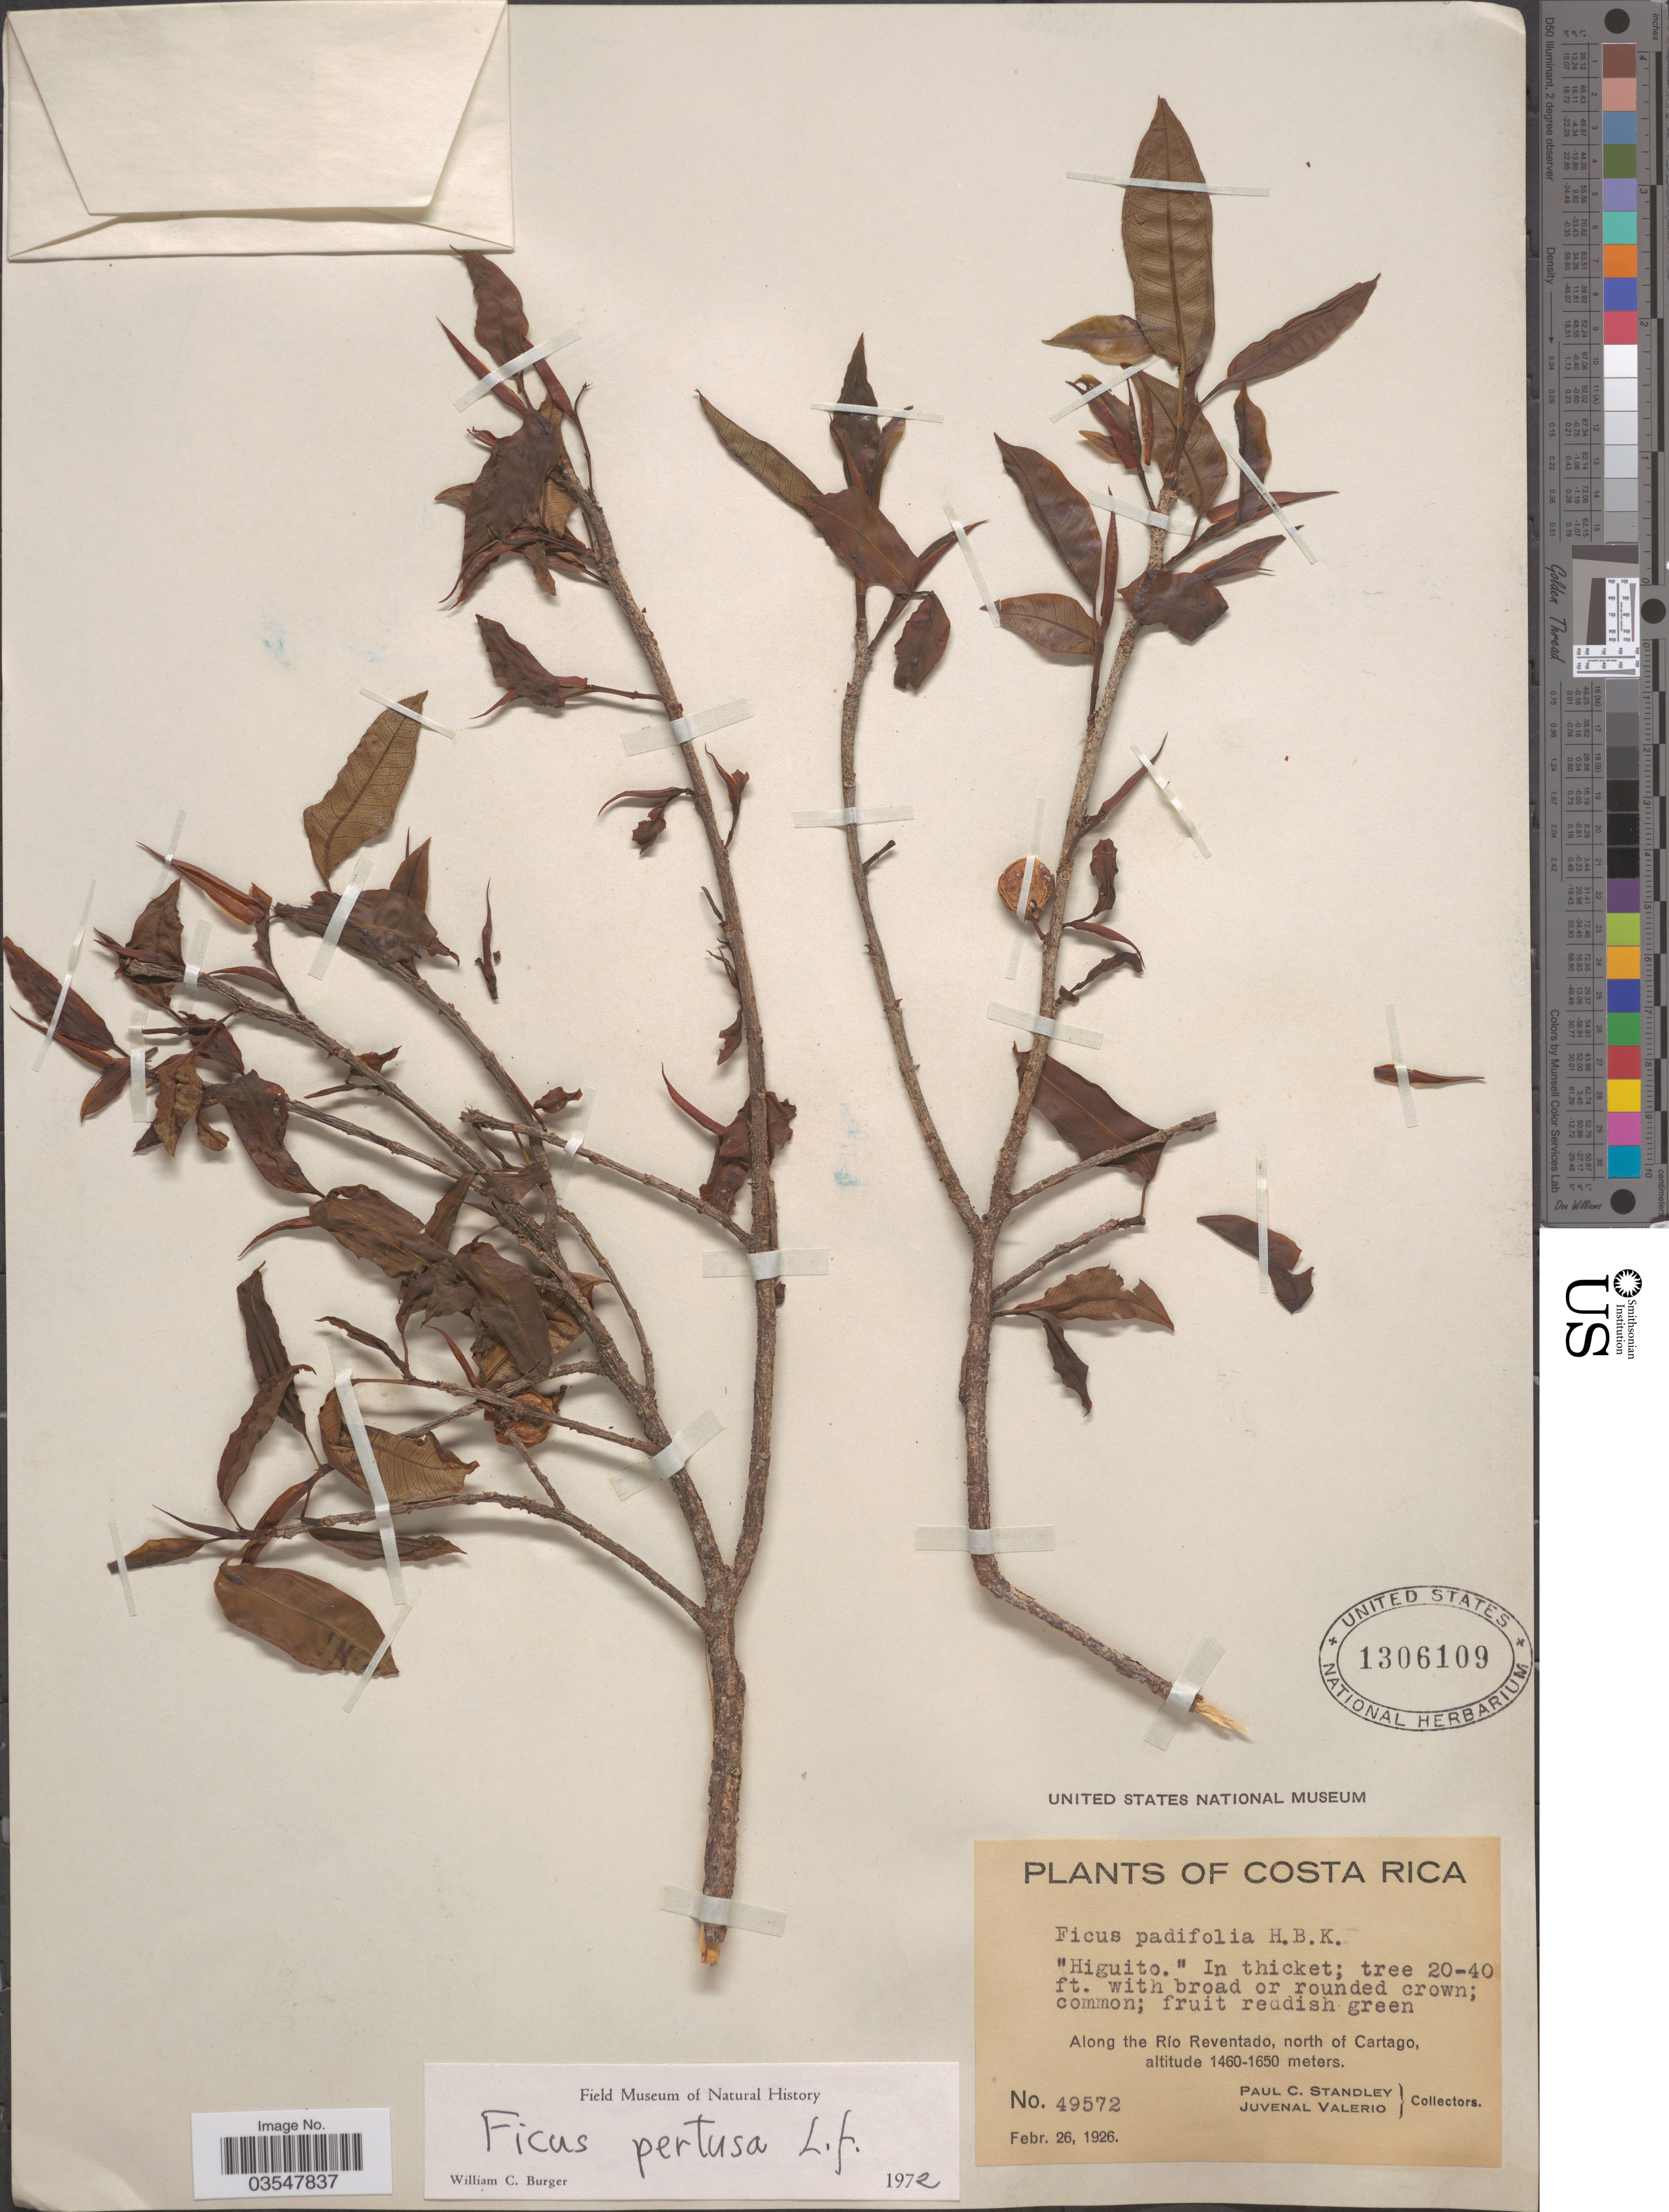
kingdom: Plantae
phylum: Tracheophyta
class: Magnoliopsida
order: Rosales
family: Moraceae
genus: Ficus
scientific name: Ficus pertusa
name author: L. f.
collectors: P. C. Standley & J. Valerio R.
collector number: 49572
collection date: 1926-02-26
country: Costa Rica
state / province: Cartago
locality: Along the Río Reventado, north of Cartago.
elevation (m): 1460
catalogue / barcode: US 1306109